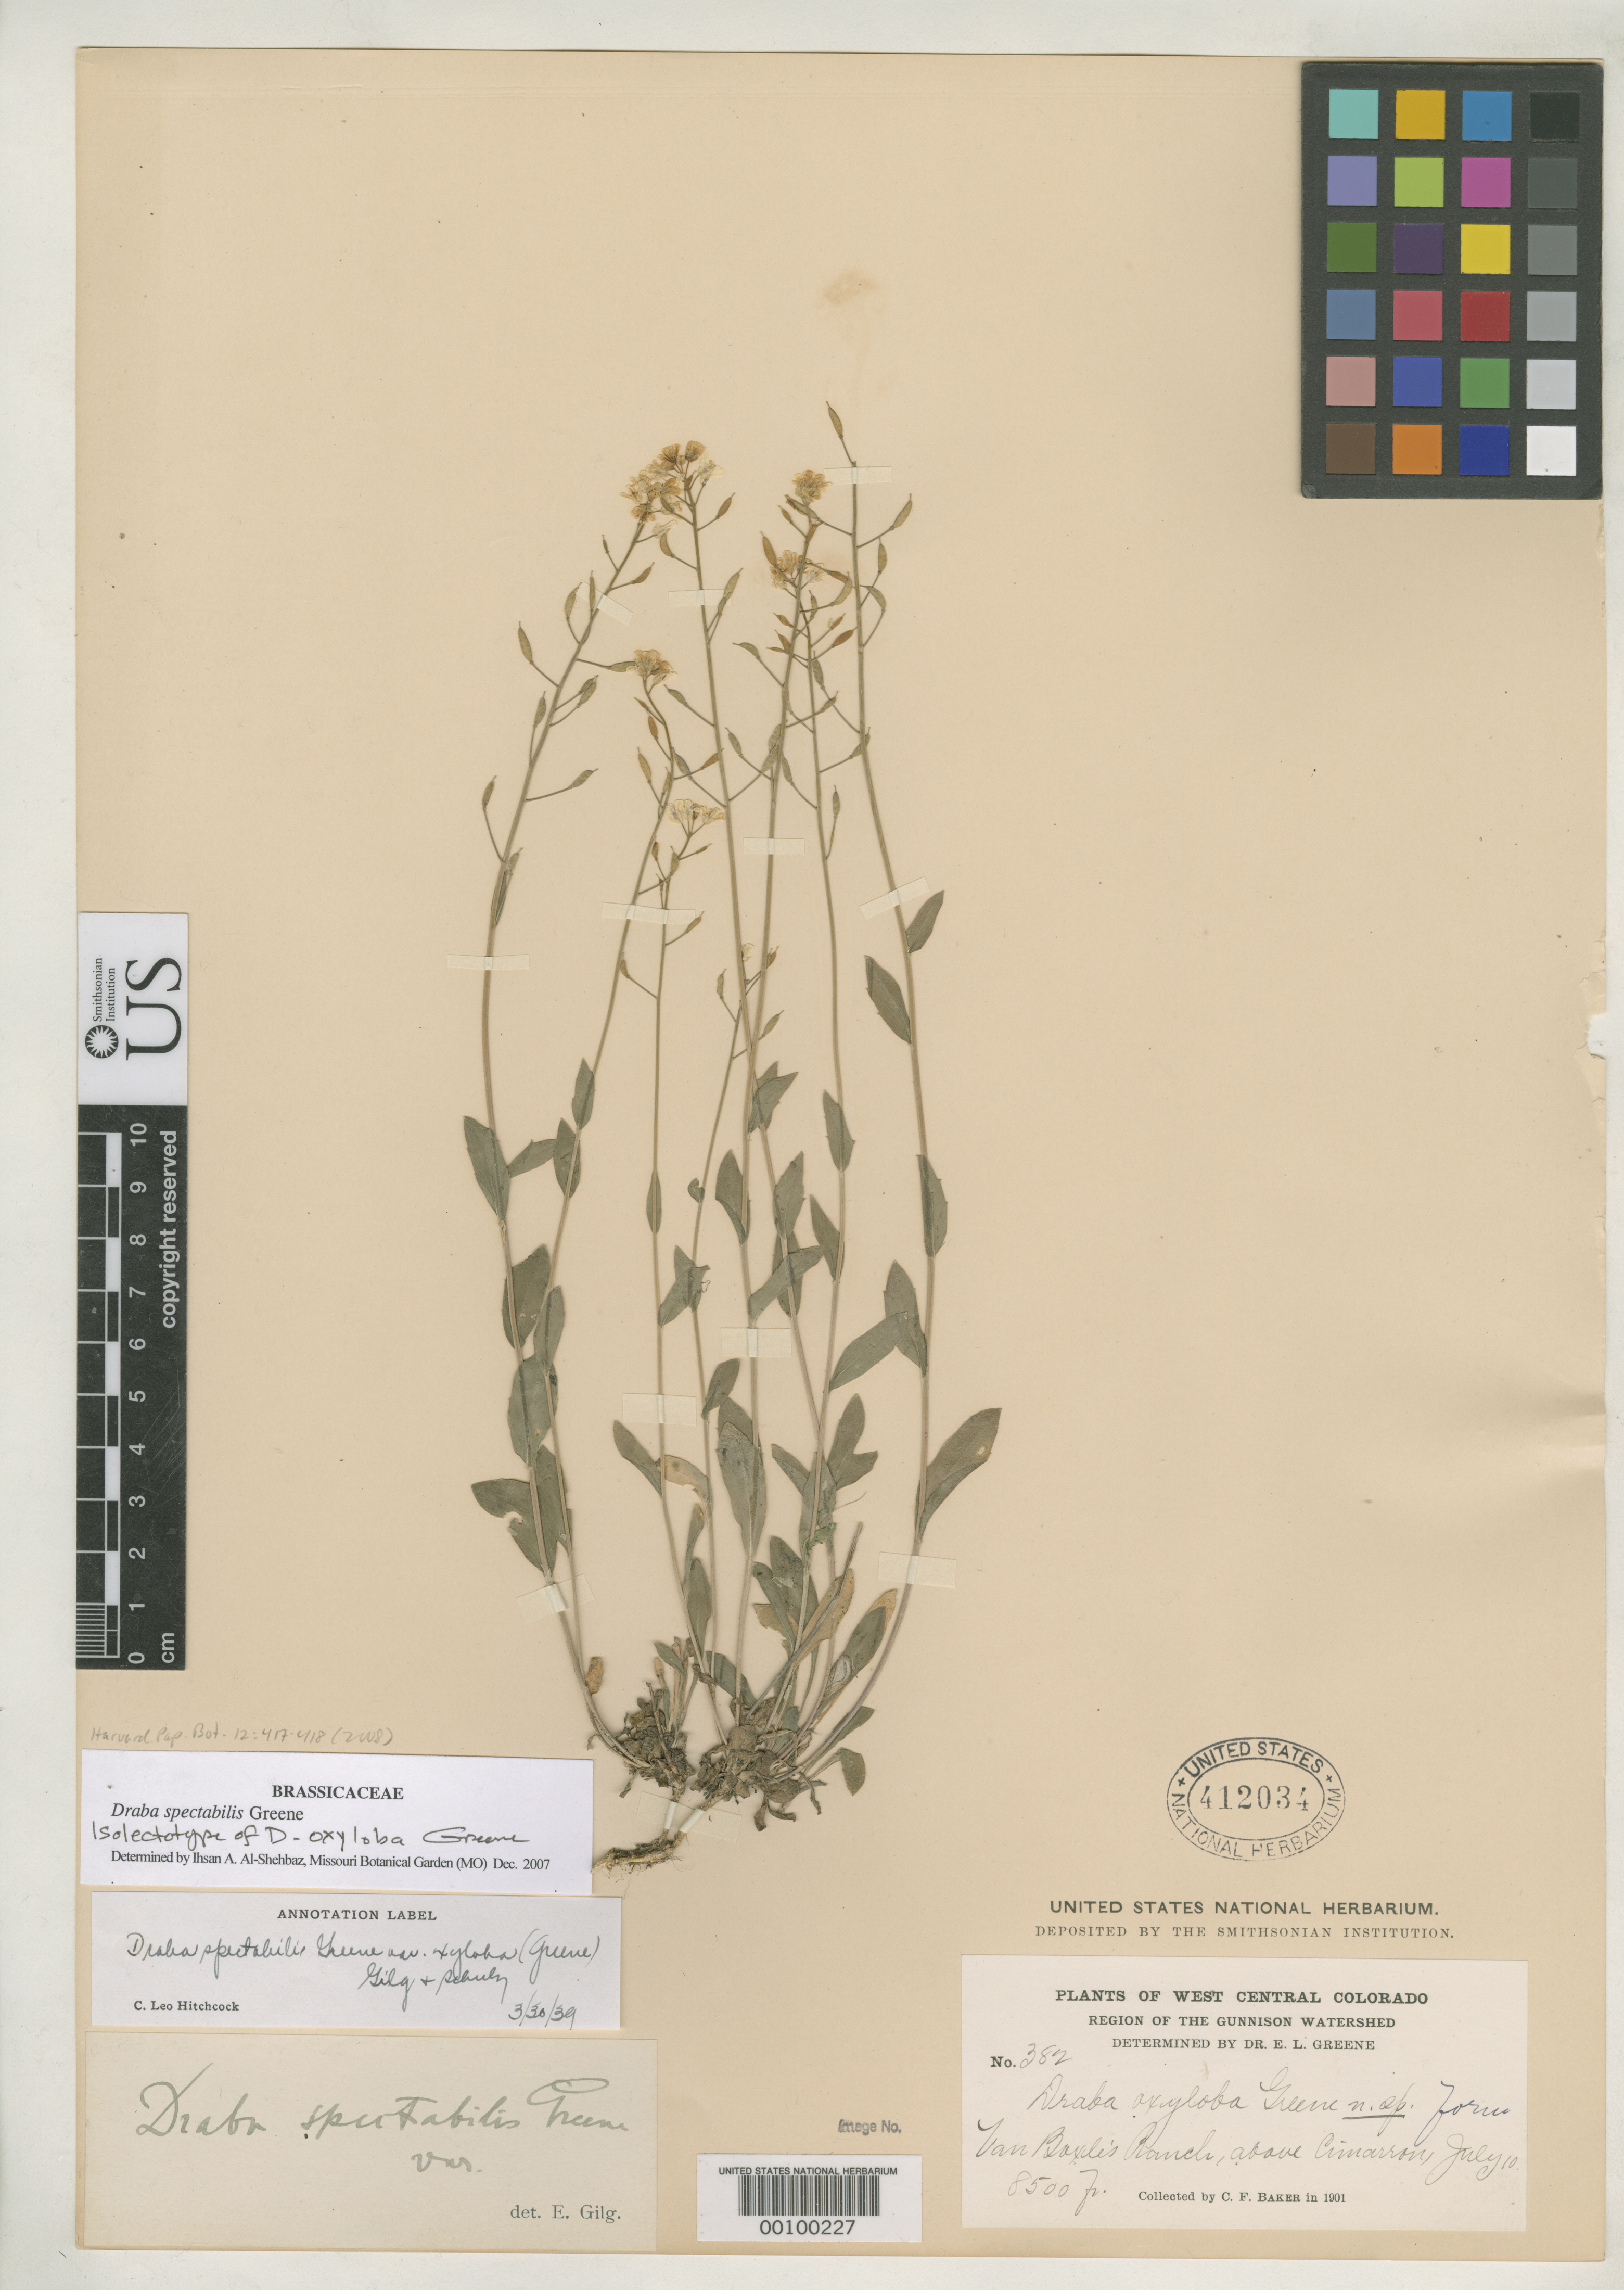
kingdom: Plantae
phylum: Tracheophyta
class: Magnoliopsida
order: Brassicales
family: Brassicaceae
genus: Draba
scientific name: Draba oxyloba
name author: Greene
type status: Isolectotype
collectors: C. F. Baker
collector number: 382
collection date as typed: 10 Jul 1901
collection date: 1901-07-10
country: United States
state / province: Colorado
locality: Region of the Gunnison watershed. Van Baxle's Ranch, above Cimarron.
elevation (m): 2591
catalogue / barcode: US 412034